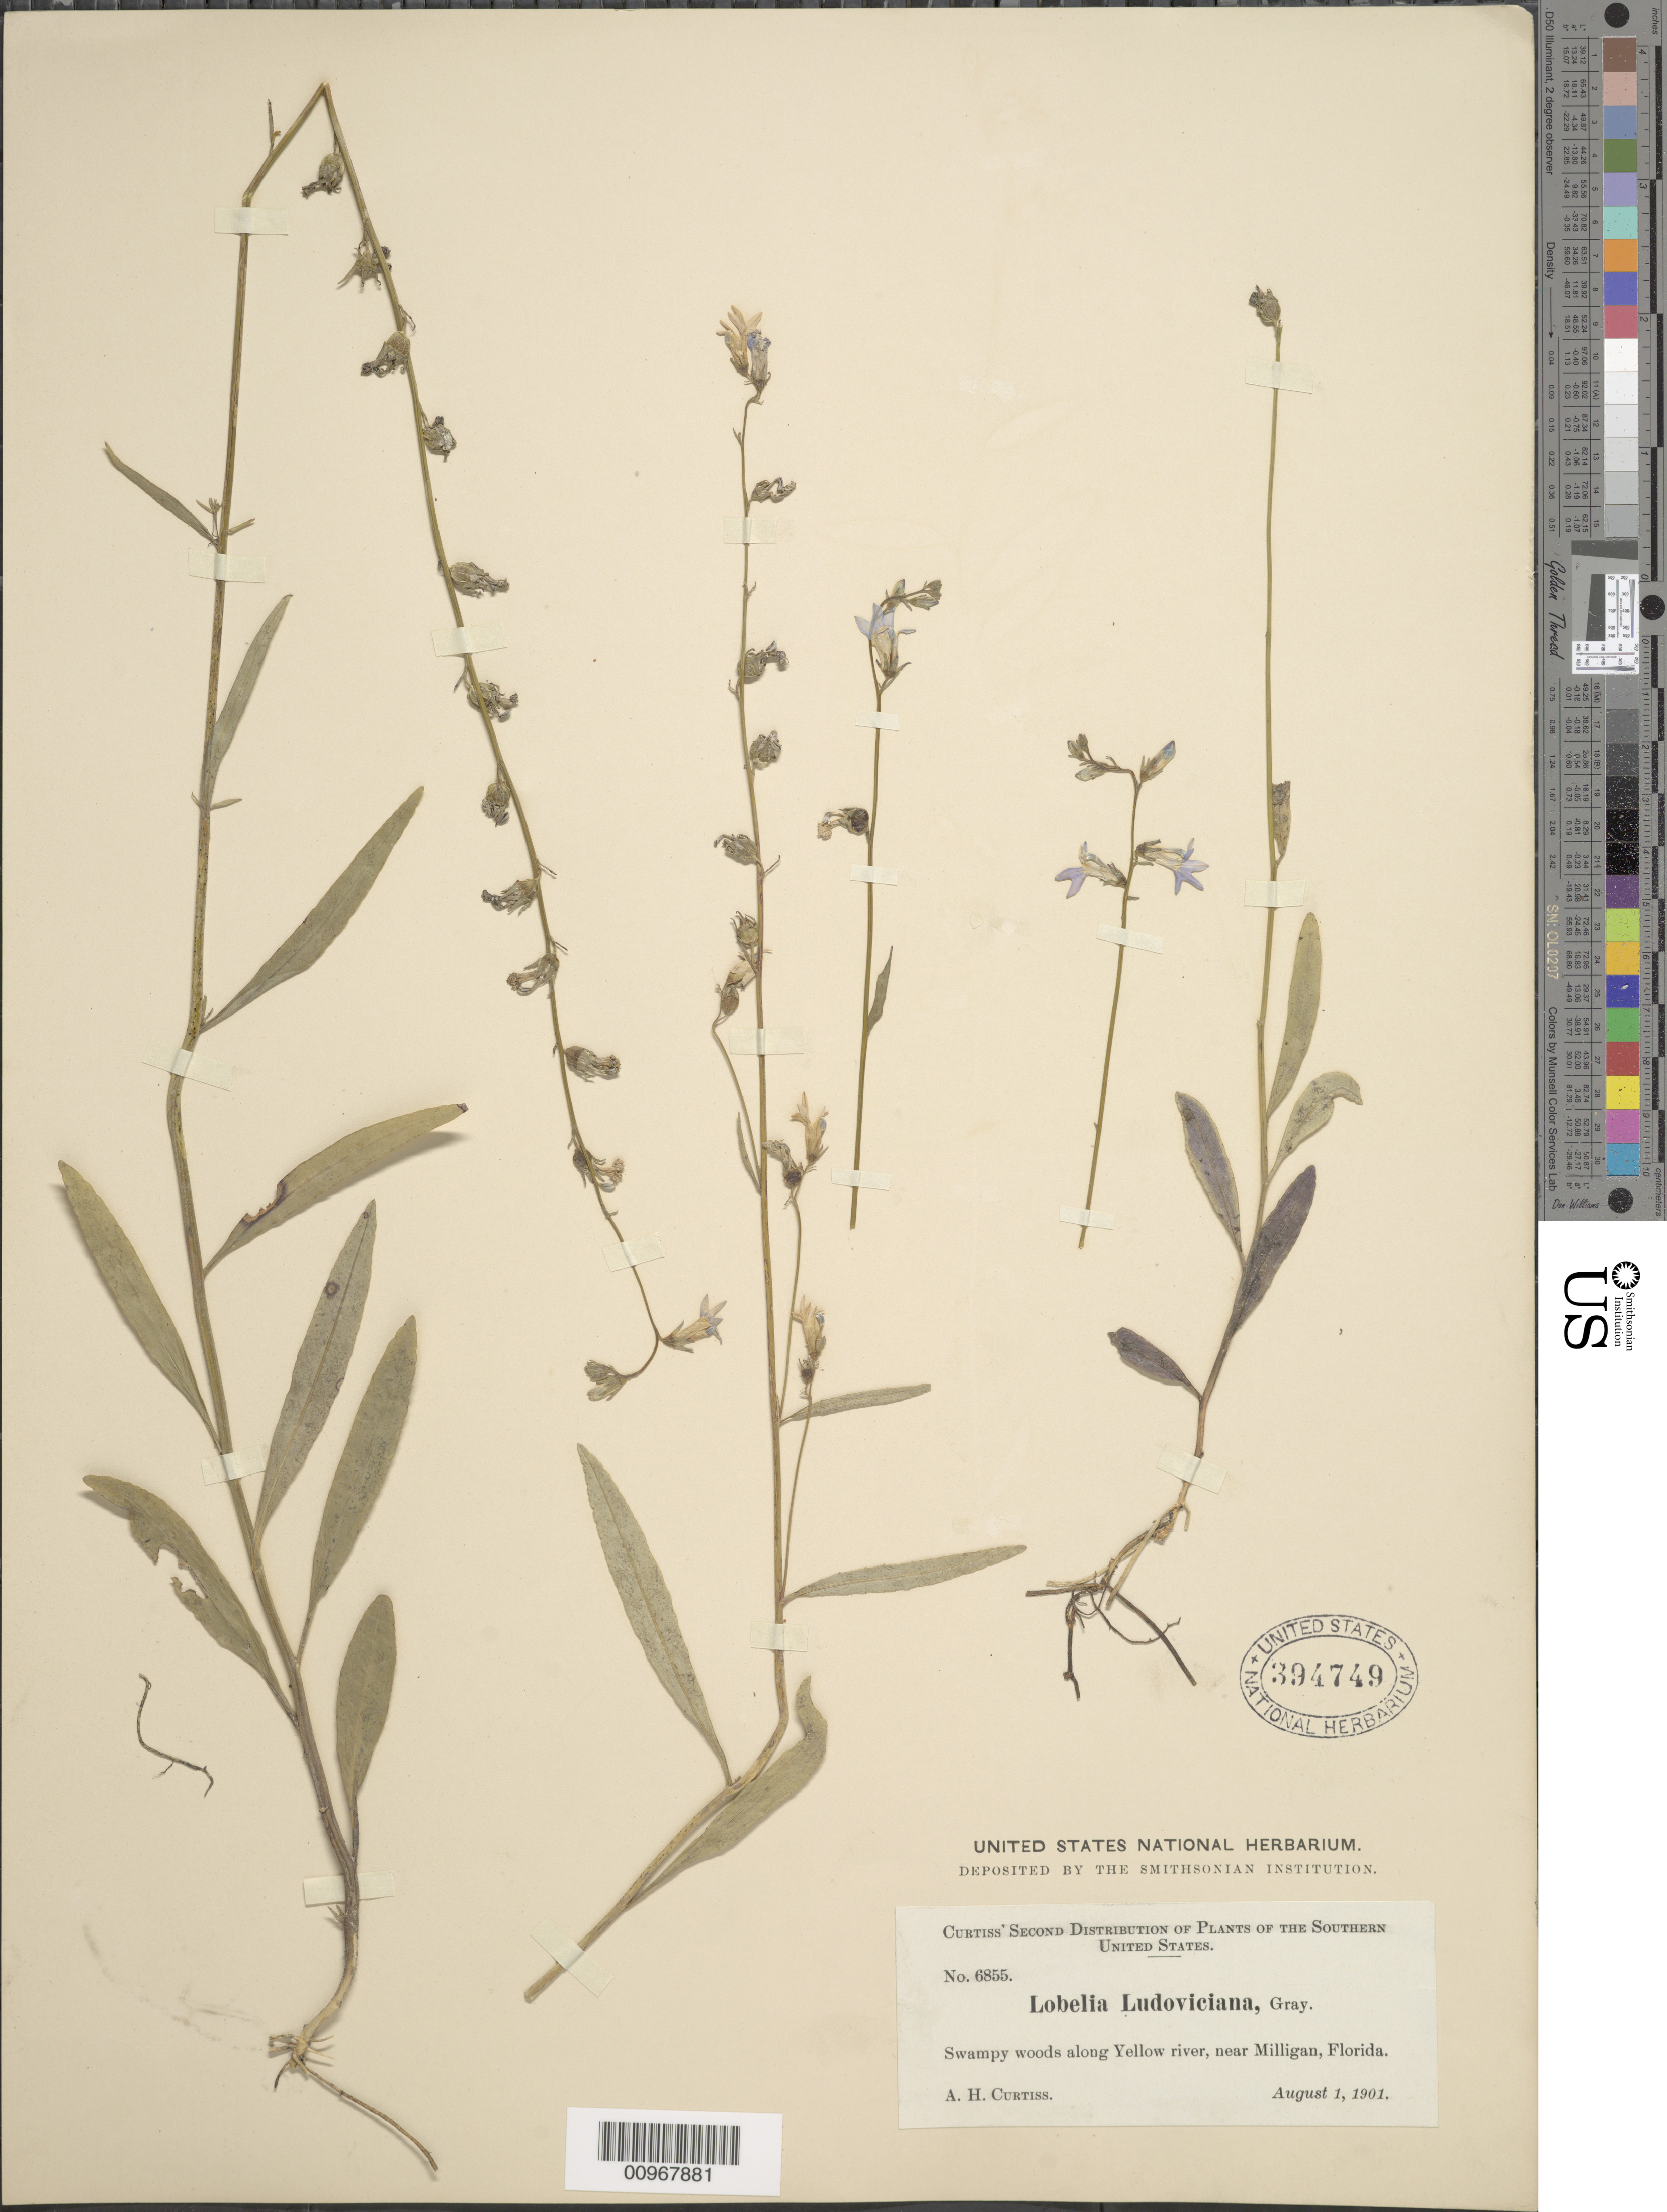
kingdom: Plantae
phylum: Tracheophyta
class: Magnoliopsida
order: Asterales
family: Campanulaceae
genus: Lobelia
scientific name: Lobelia ludoviciana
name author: Alph. Wood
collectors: A. H. Curtiss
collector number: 6855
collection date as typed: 01 Aug 1901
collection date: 1901-08-01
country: United States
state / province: Florida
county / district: Okaloosa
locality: Along Yellow river, near Milligan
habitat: swampy woods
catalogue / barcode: US 394749